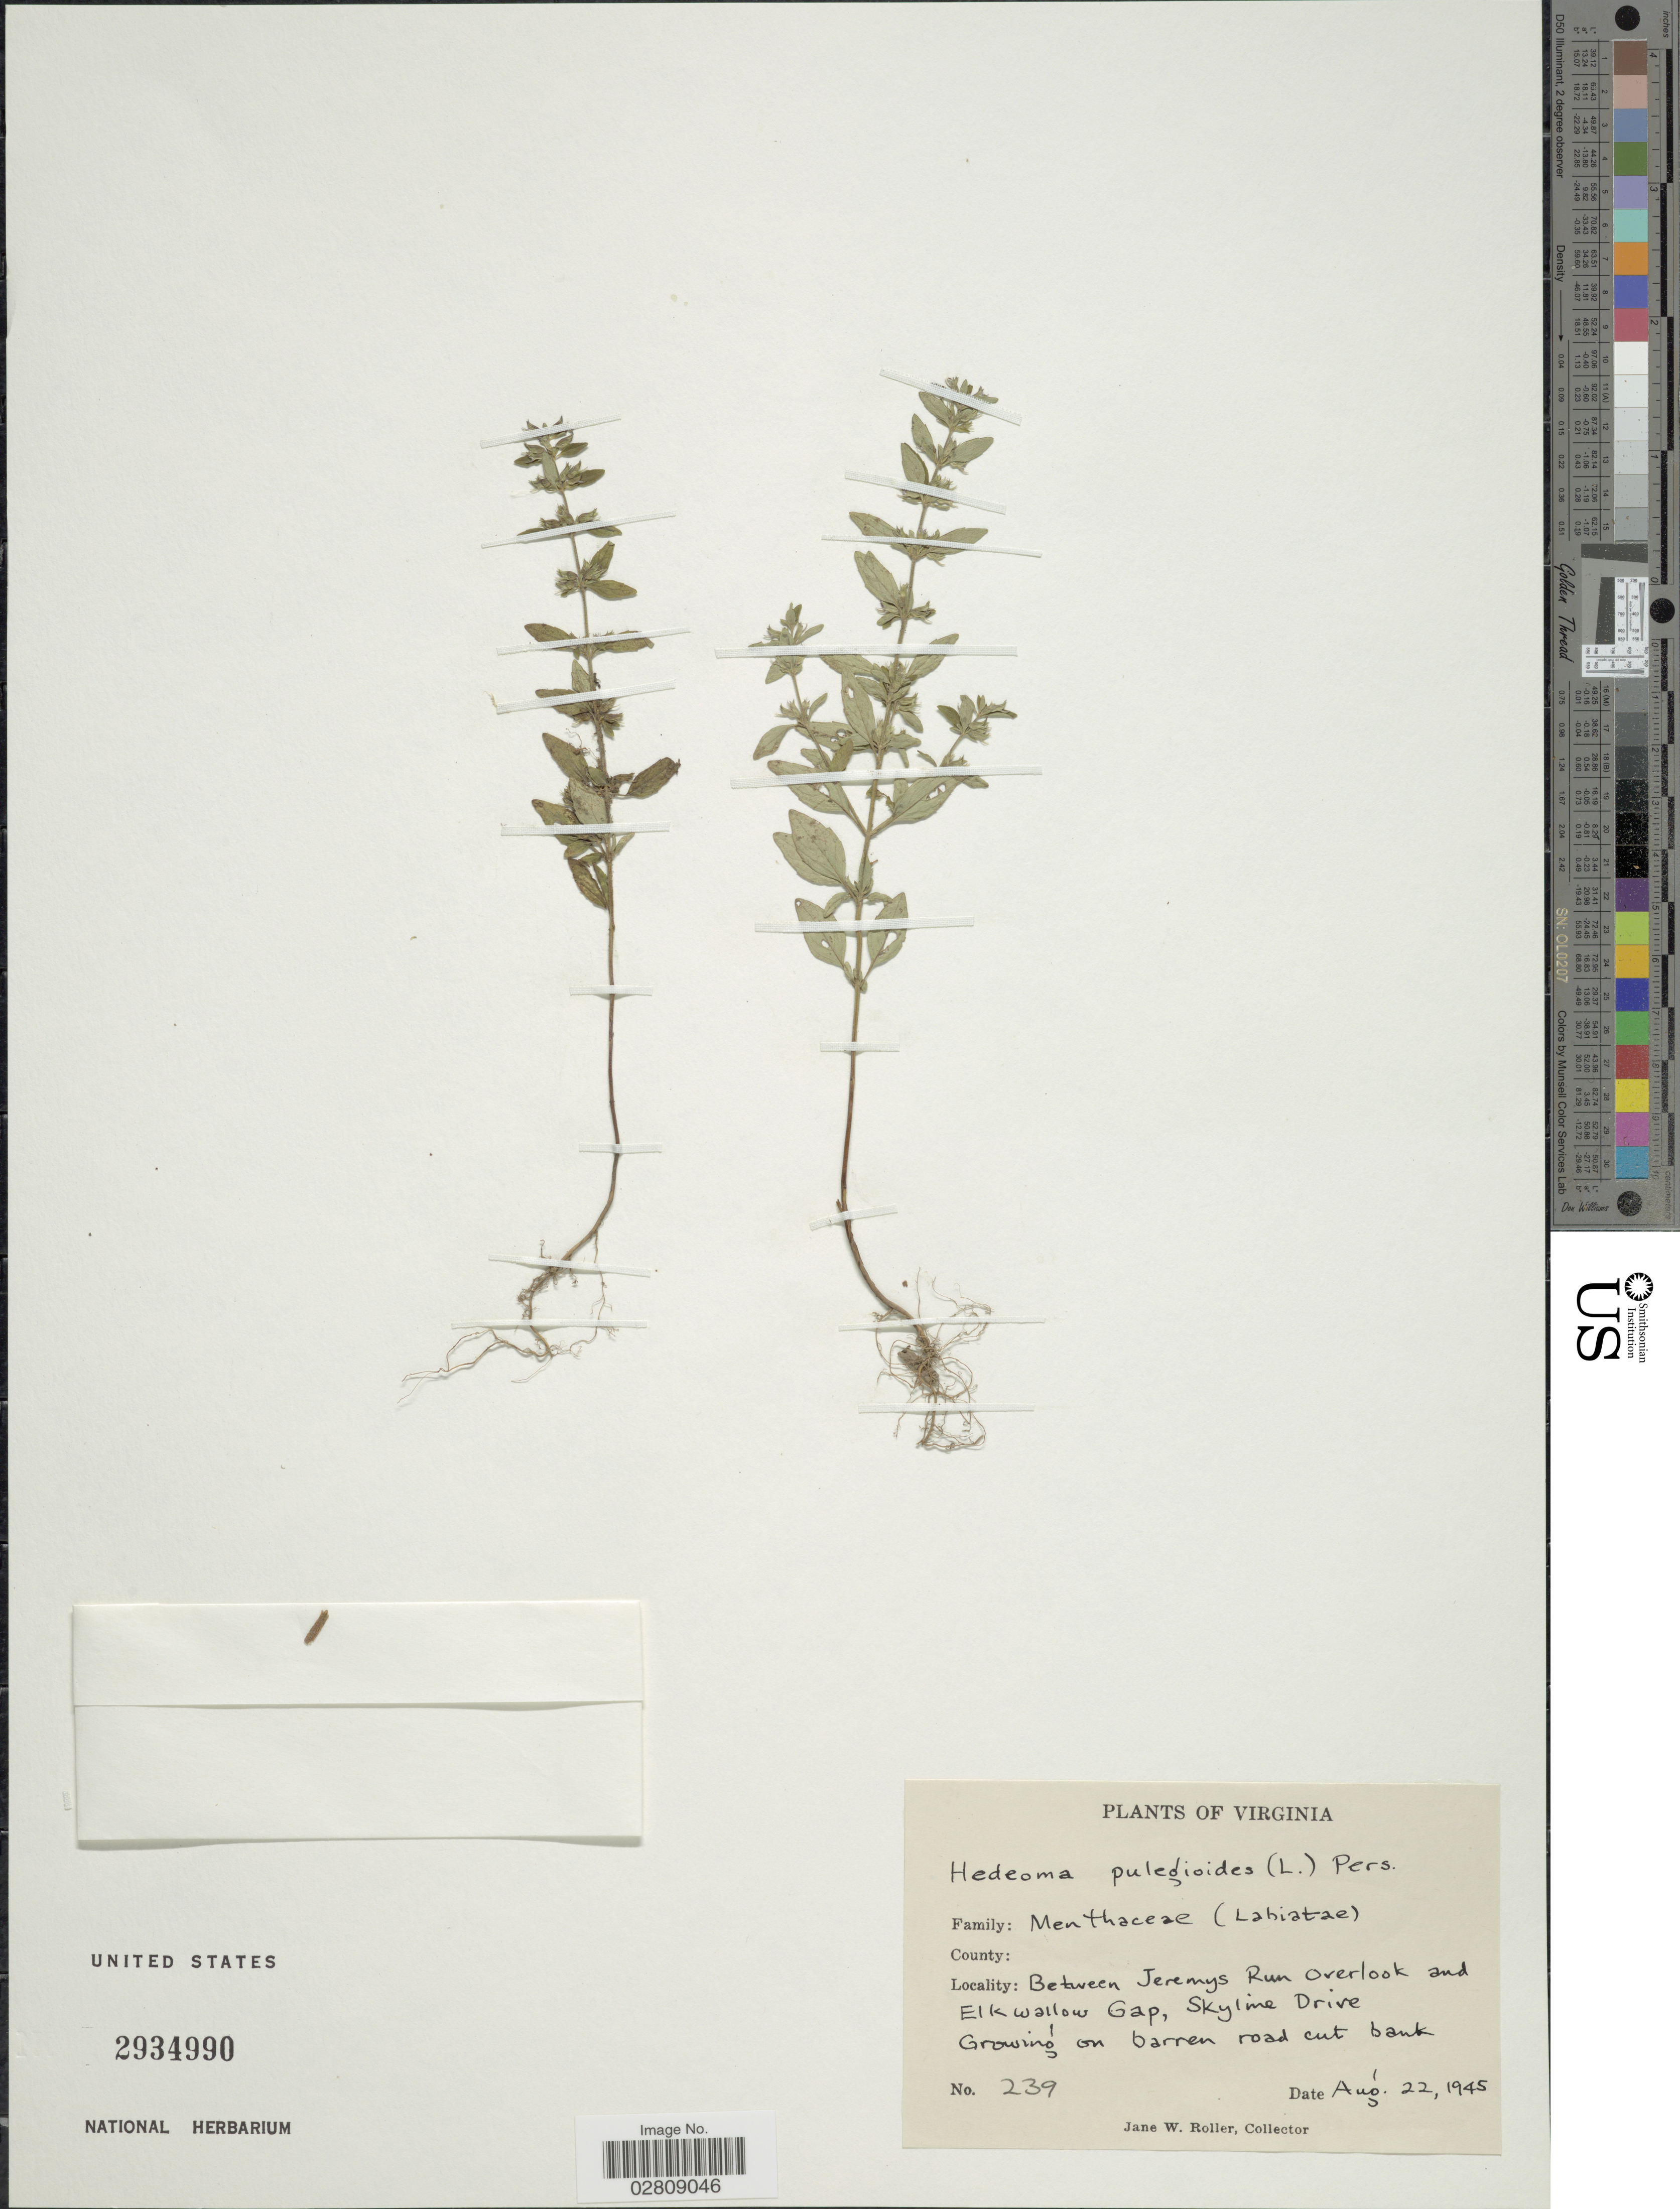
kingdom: Plantae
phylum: Tracheophyta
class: Magnoliopsida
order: Lamiales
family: Lamiaceae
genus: Hedeoma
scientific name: Hedeoma pulegioides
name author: (L.) Pers.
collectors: J. W. Roller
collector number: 239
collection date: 1945-08-22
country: United States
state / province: Virginia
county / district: Rappahannock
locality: Between Jeremys Run Overlook and Elk Wallow Gap, Skyline Drive.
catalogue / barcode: US 2934990